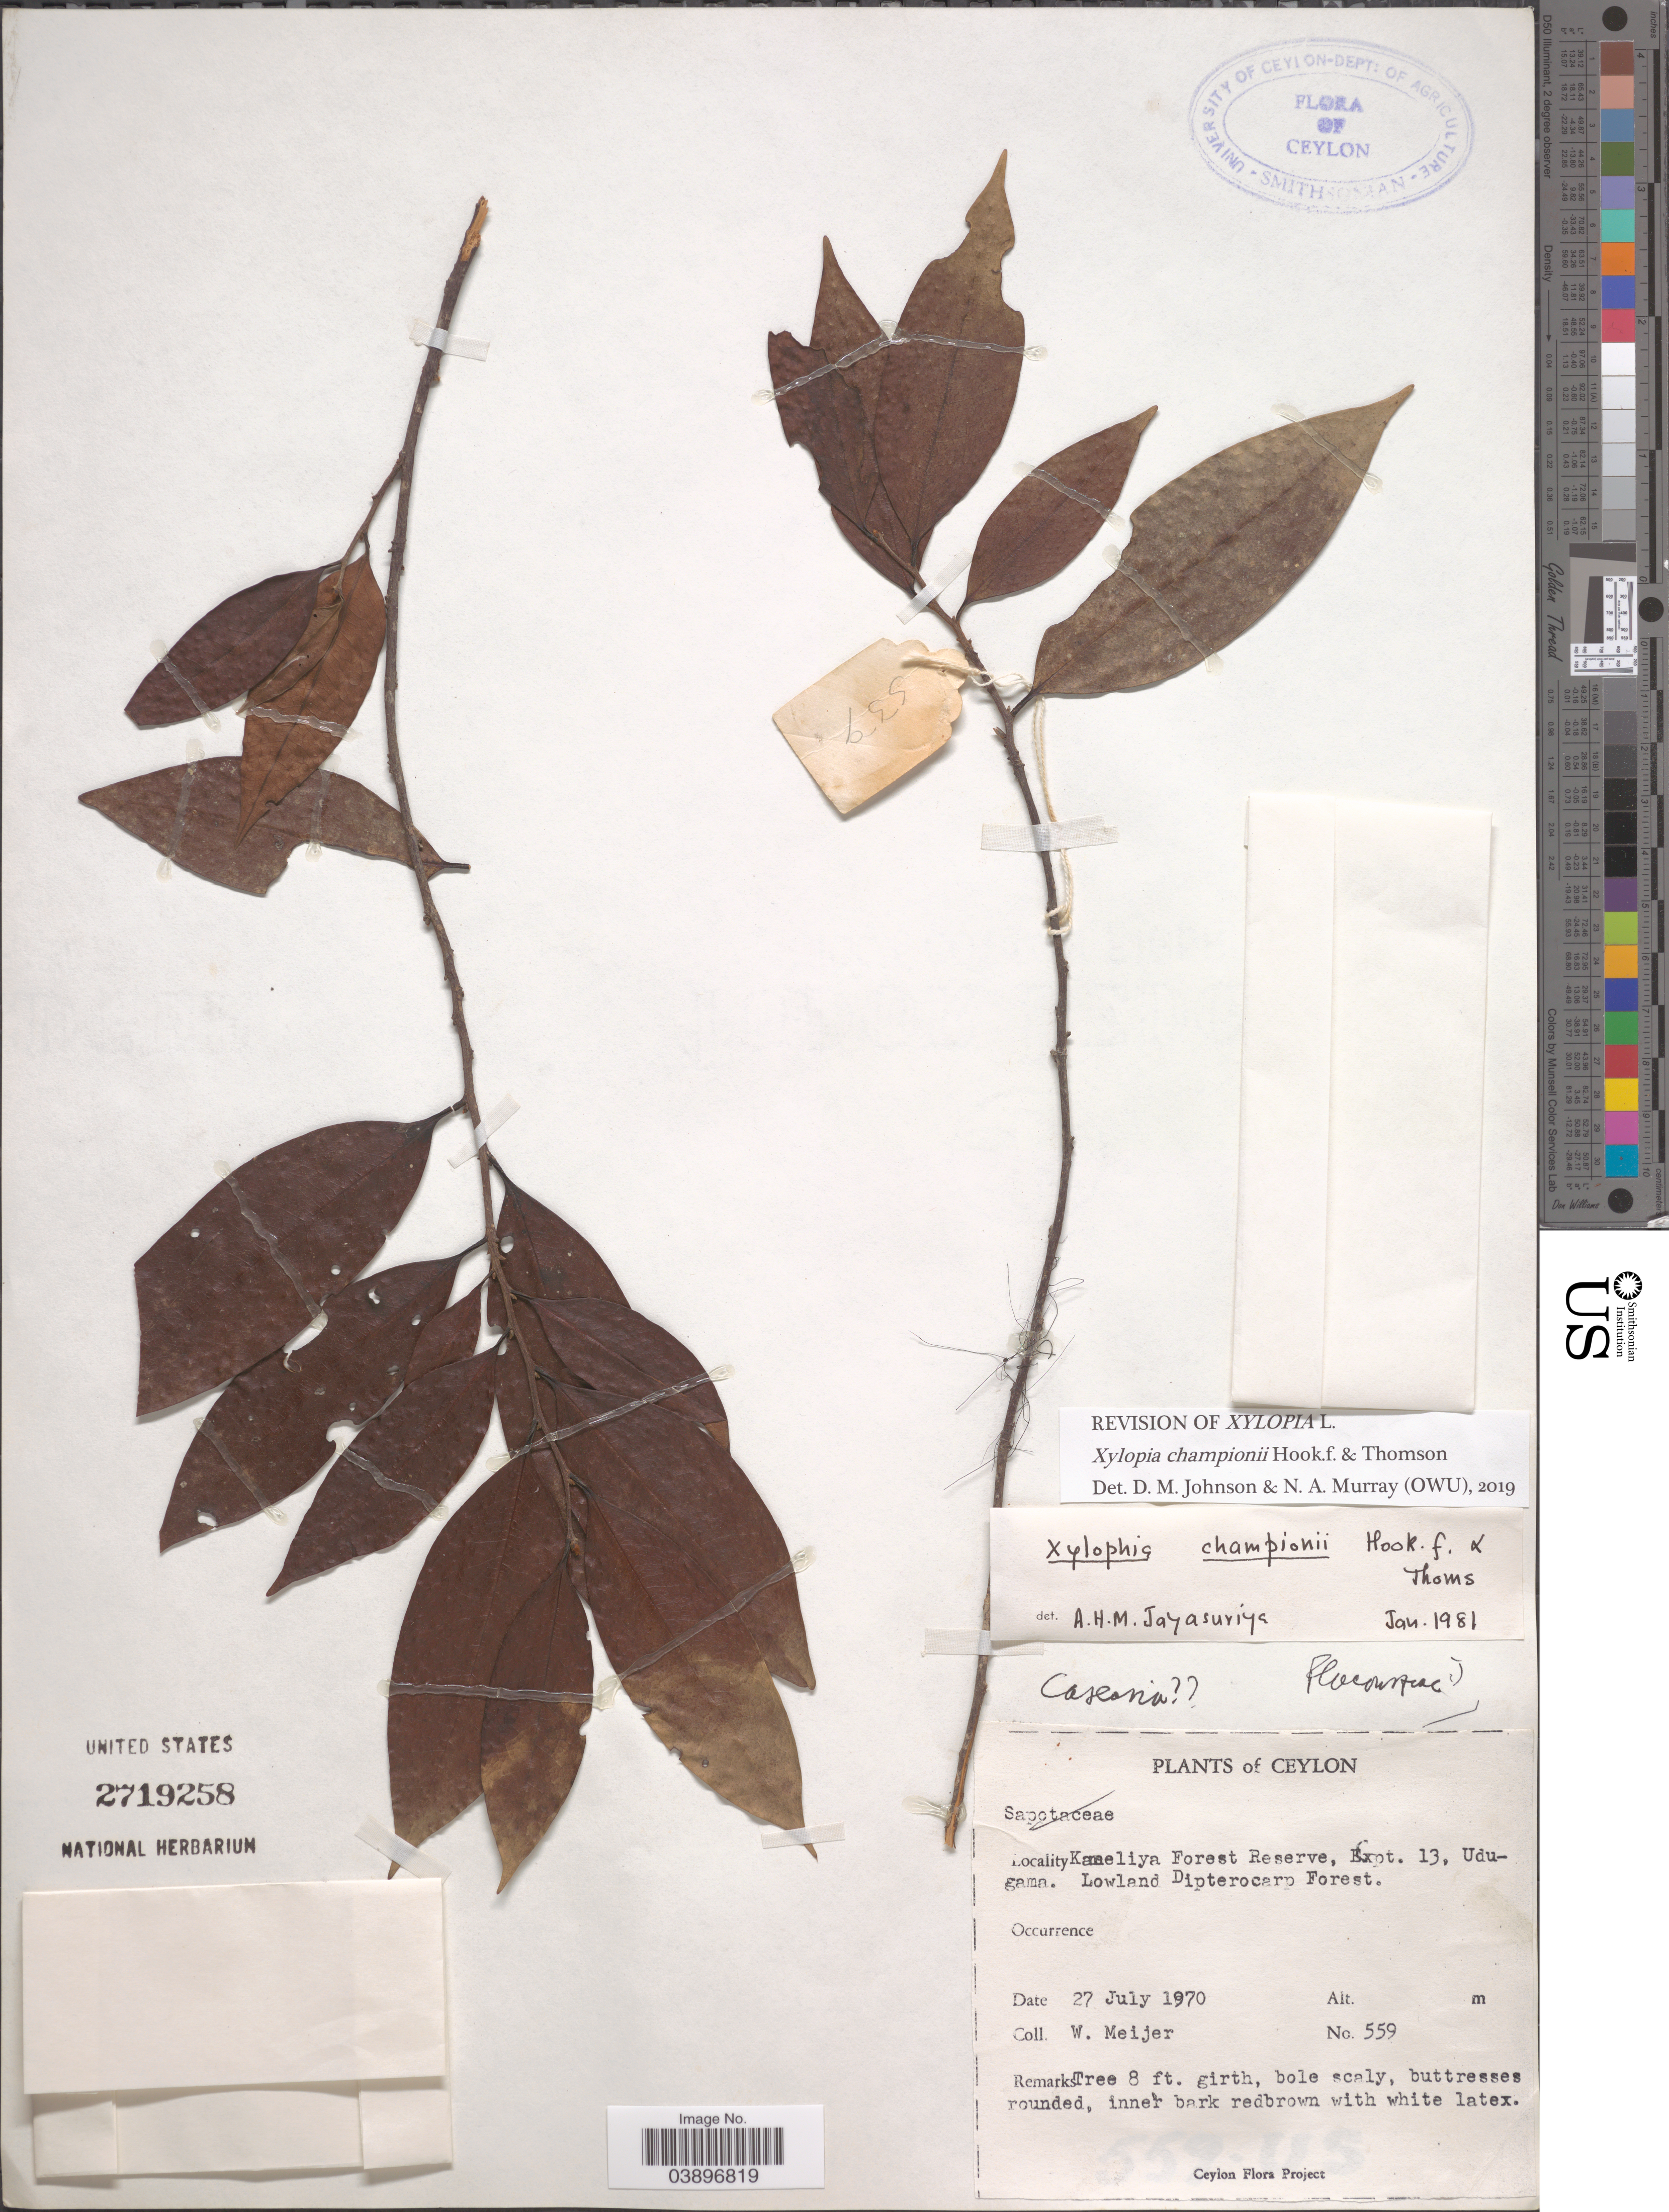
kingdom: Plantae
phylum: Tracheophyta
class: Magnoliopsida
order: Magnoliales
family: Annonaceae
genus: Xylopia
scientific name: Xylopia championii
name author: Hook. f. & Thomson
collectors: W. Meijer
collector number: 559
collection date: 1970-07-27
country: Sri Lanka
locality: Ceylon. Kanneliya Forest Reserve, Expt. 13, Udugama. Lowland Dipterocarp Forest.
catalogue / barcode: US 2719258